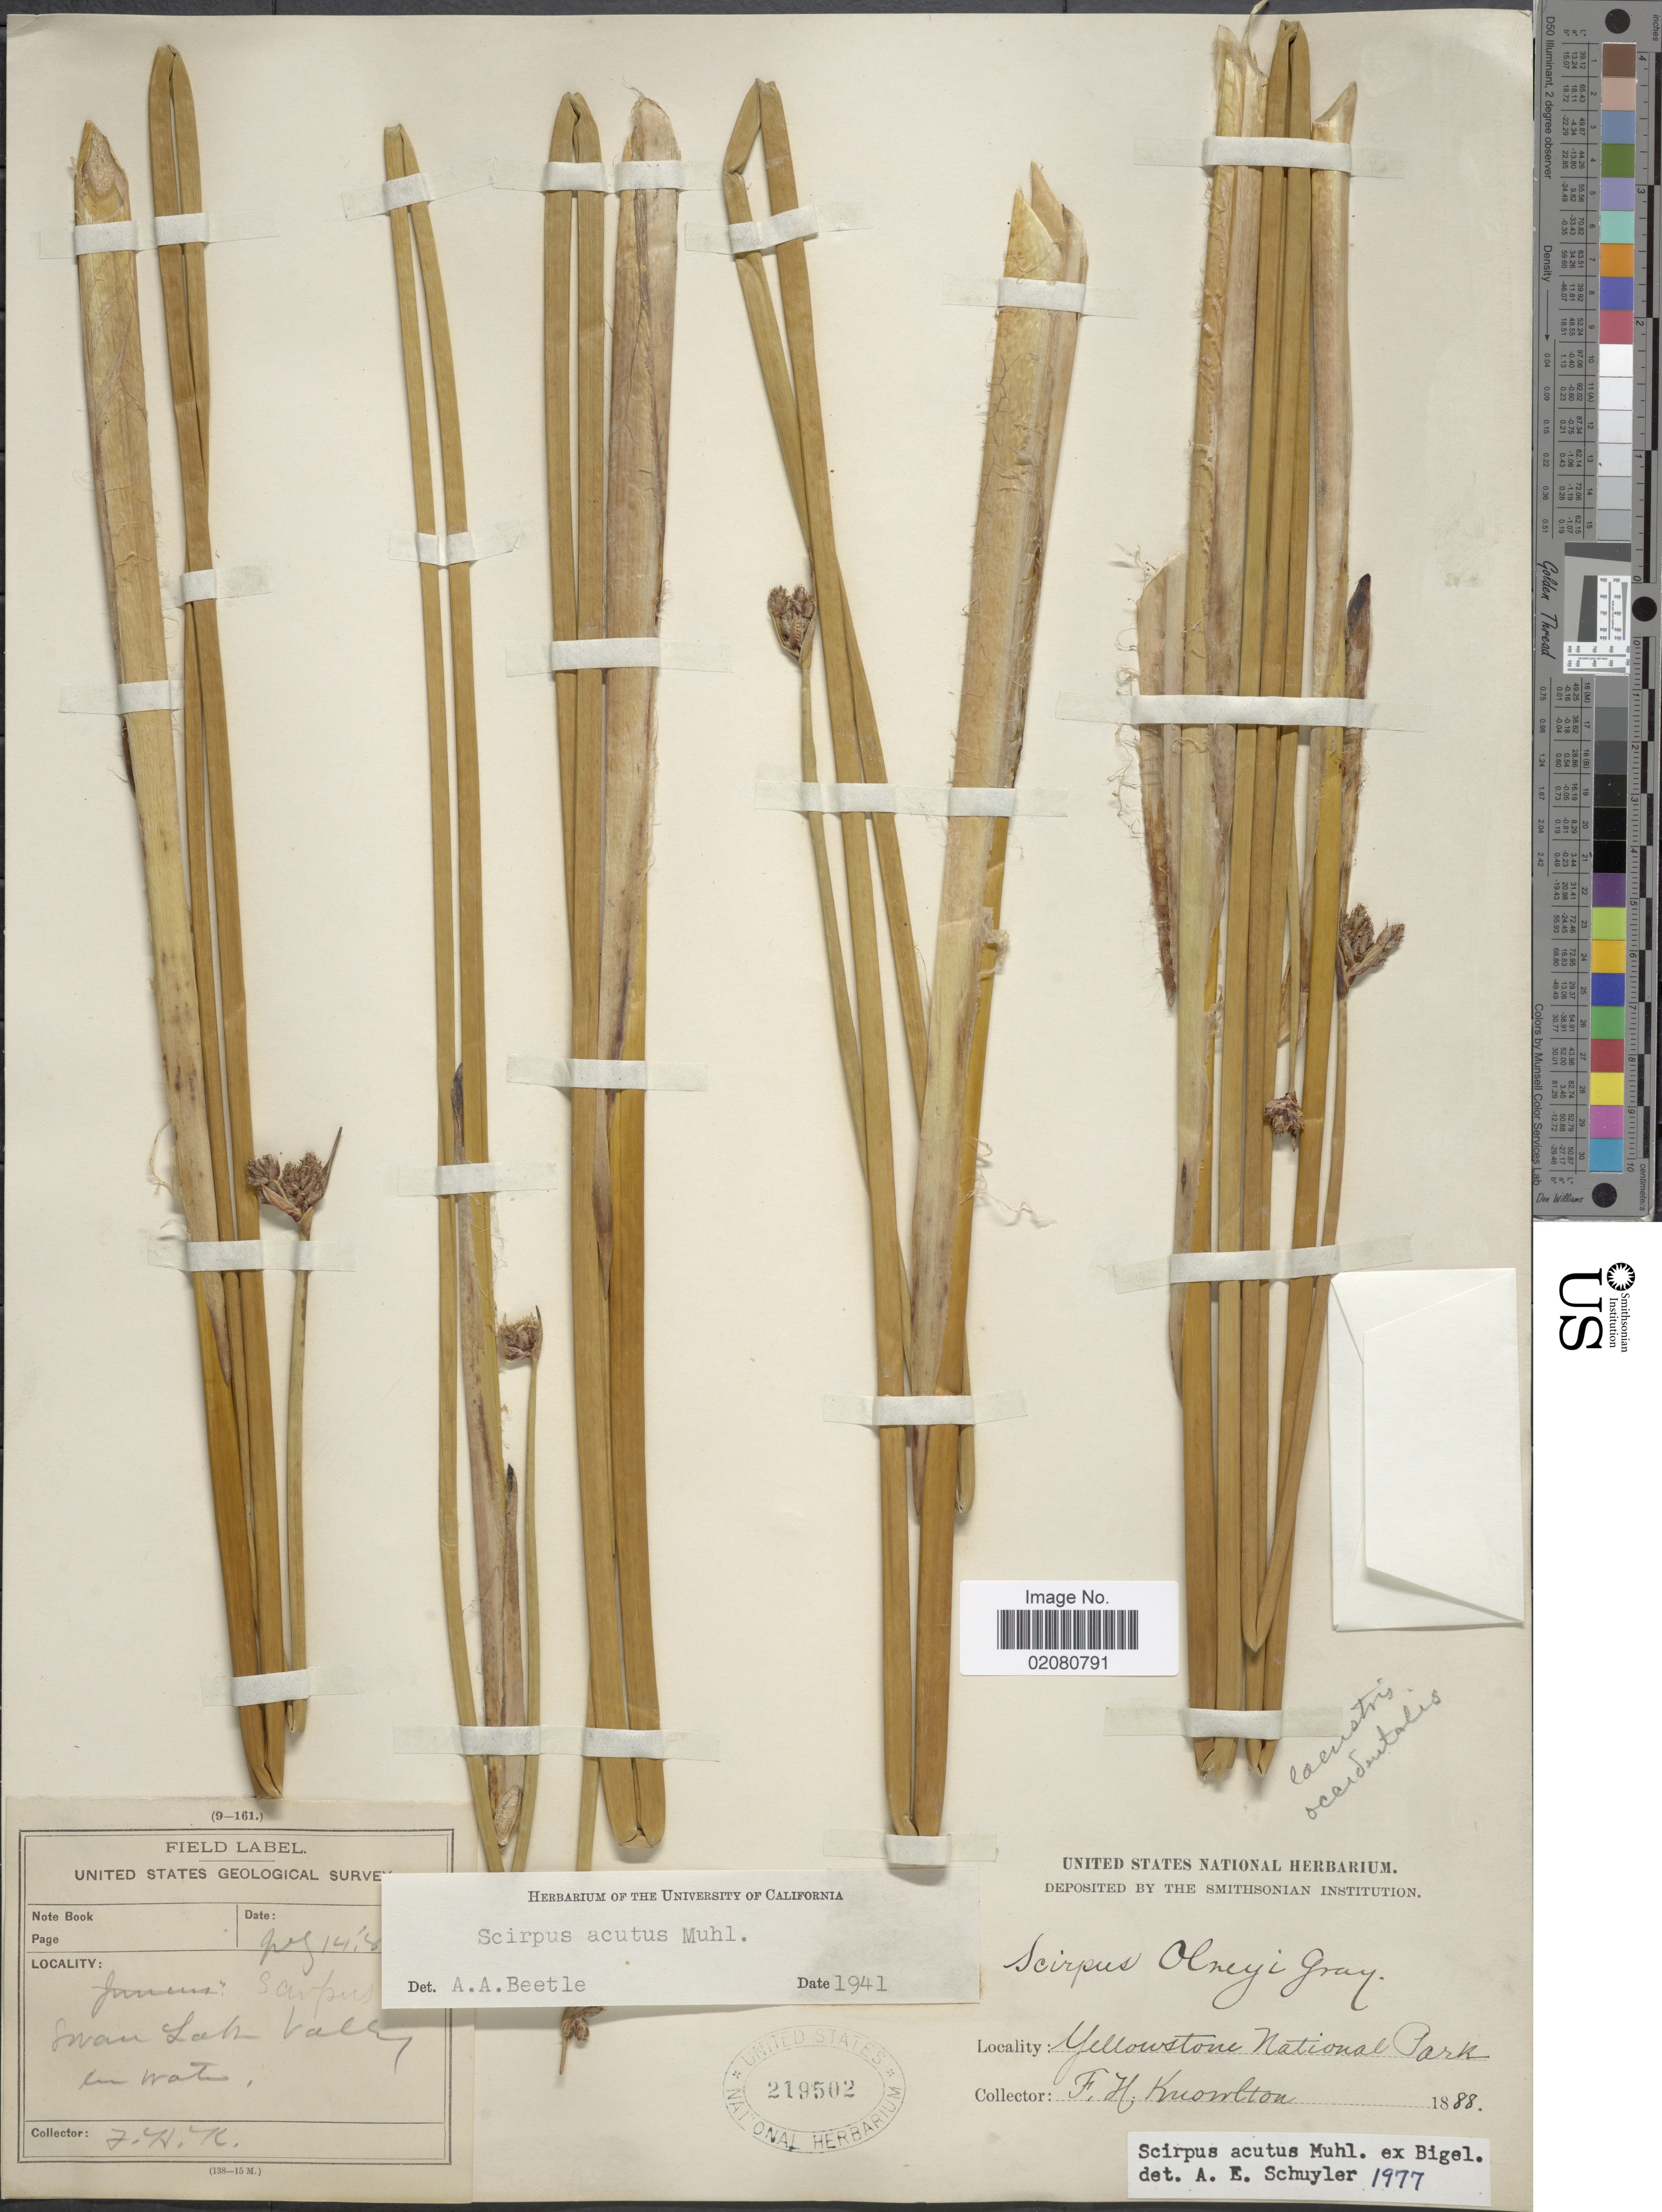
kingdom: Plantae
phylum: Tracheophyta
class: Liliopsida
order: Poales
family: Cyperaceae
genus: Schoenoplectus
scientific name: Schoenoplectus acutus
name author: (Muhl. ex Bigelow) Á. Löve & D. Löve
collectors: F. H. Knowlton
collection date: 1888-08-14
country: United States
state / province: Wyoming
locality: Yellowstone National Park. Swan Lake Valley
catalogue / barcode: US 219502